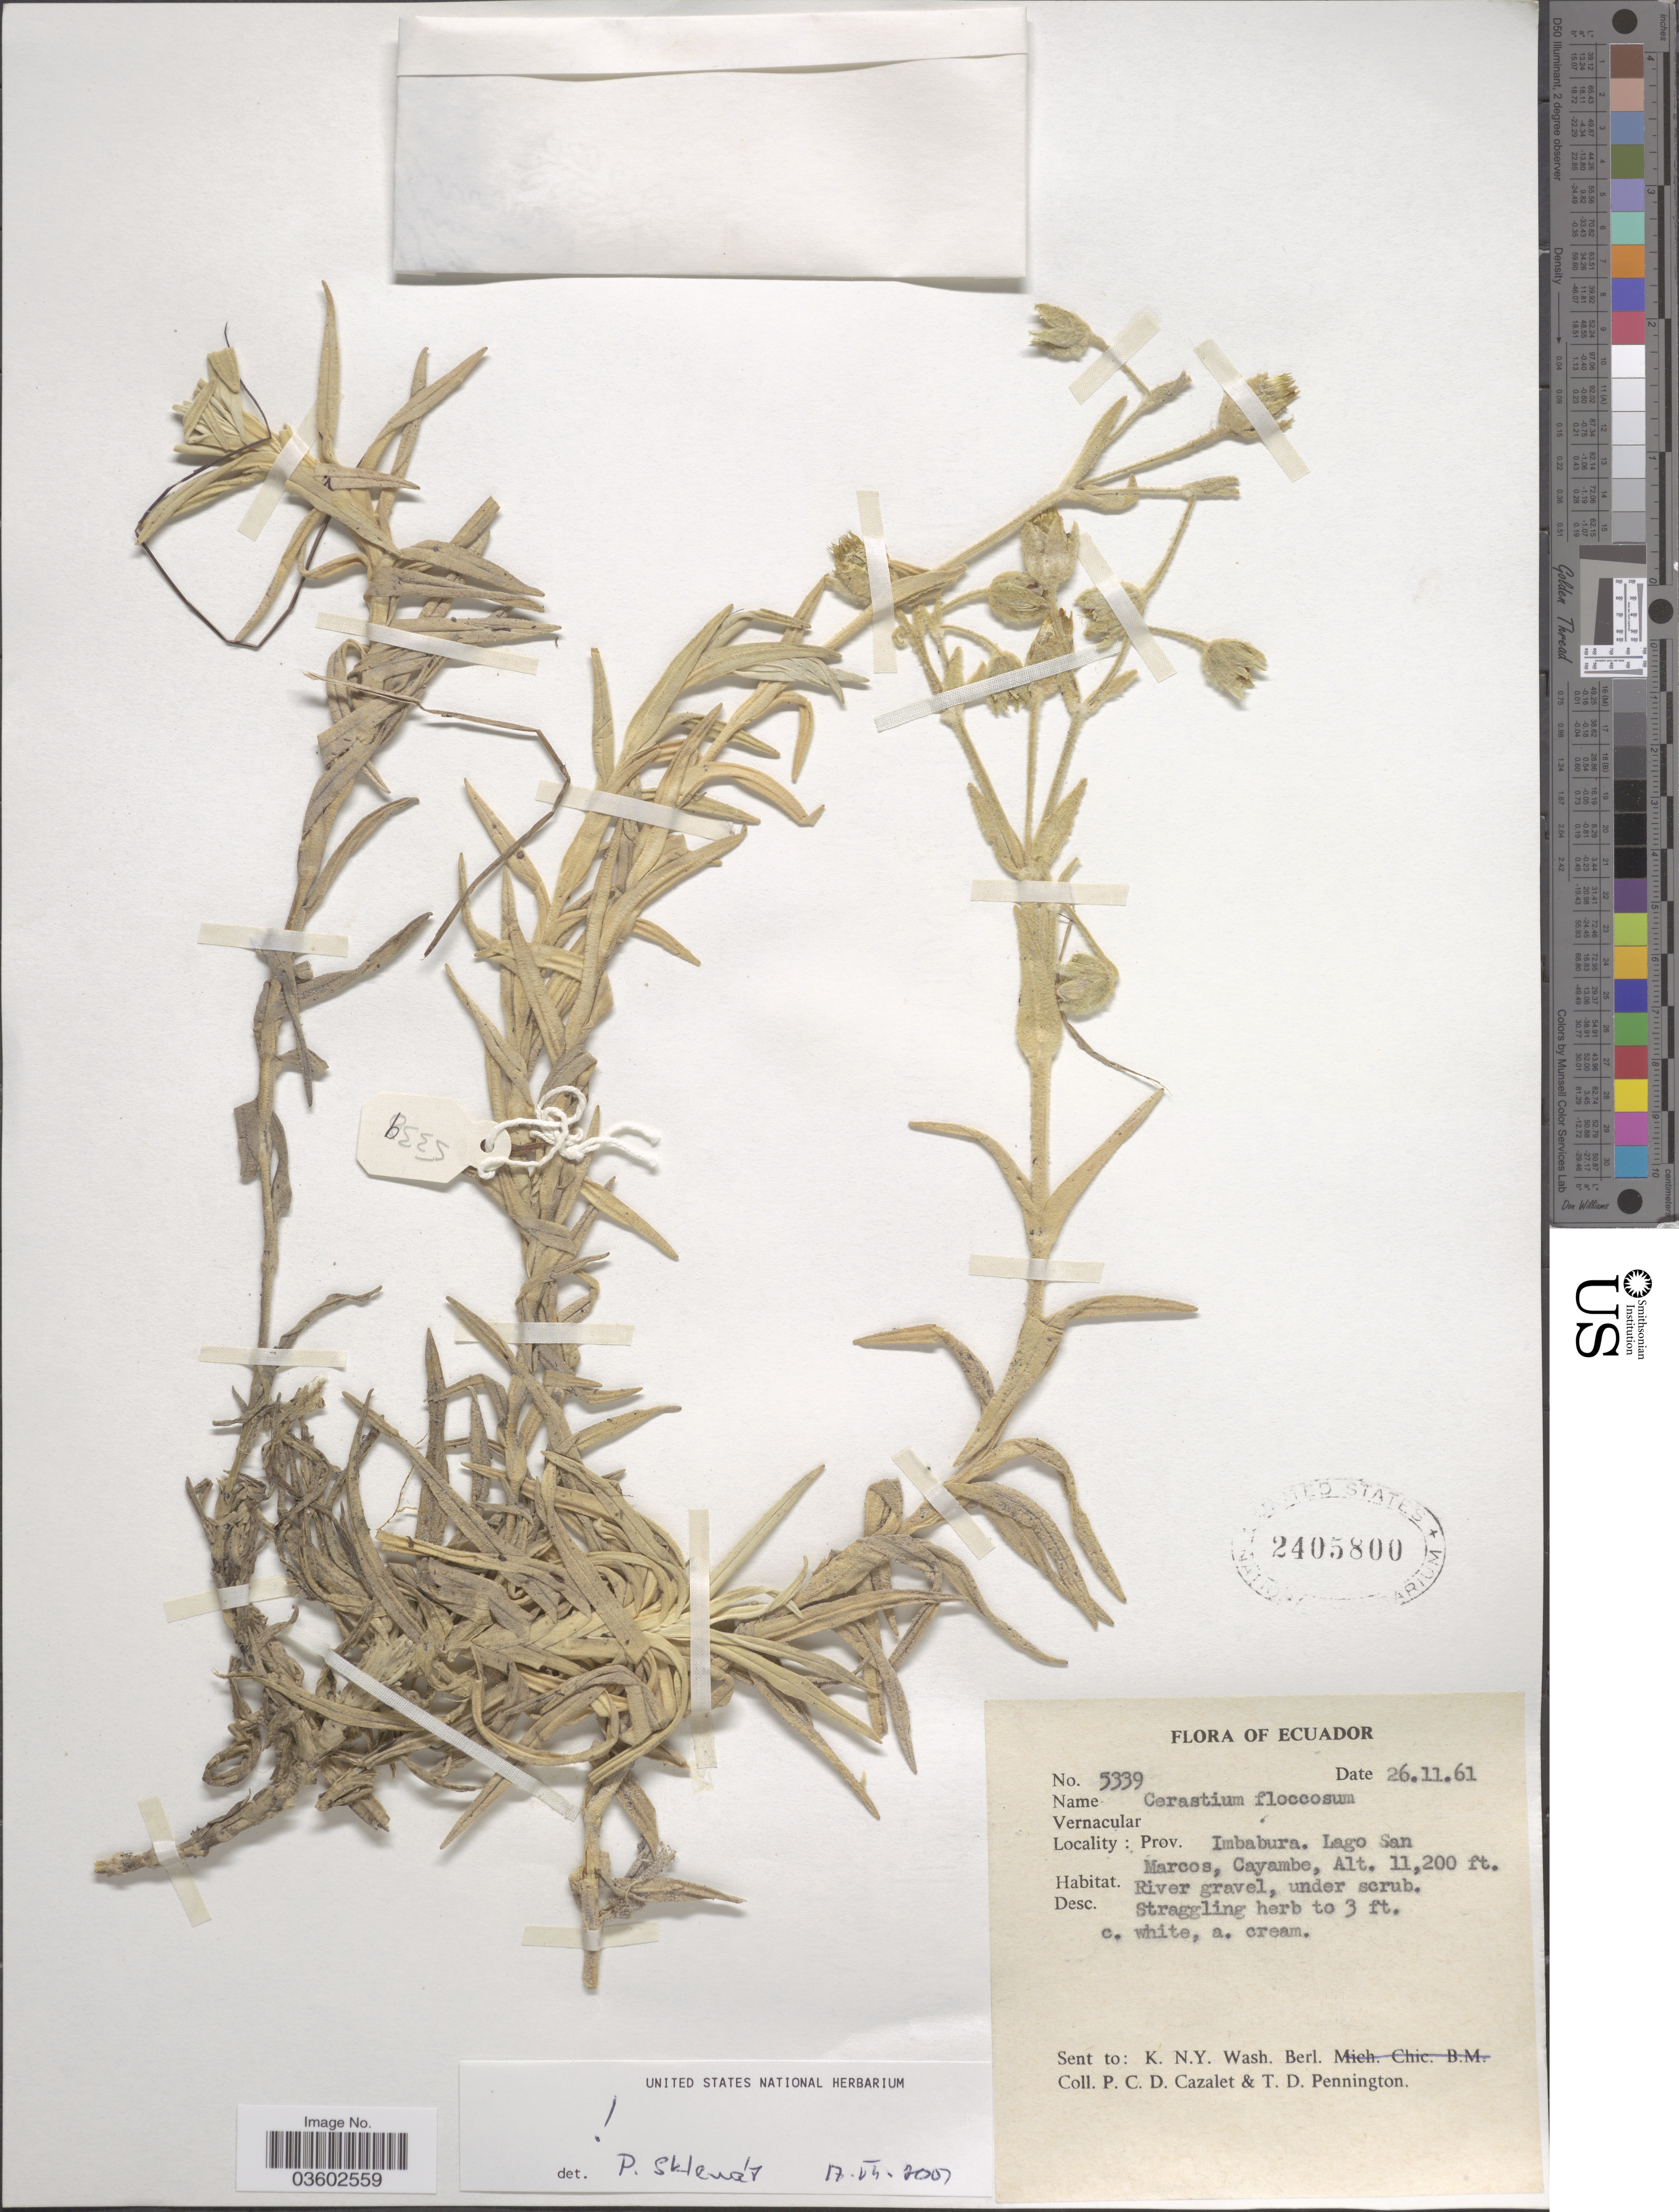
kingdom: Plantae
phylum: Tracheophyta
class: Magnoliopsida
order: Caryophyllales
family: Caryophyllaceae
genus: Cerastium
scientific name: Cerastium floccosum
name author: Benth.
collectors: P. C. D. Cazalet & T. D. Pennington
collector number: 5339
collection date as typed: Transcribed d/m/y: 26/11/61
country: Ecuador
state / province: Imbabura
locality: Lago San Marcos, Cayambe.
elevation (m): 3414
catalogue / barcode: US 2405800